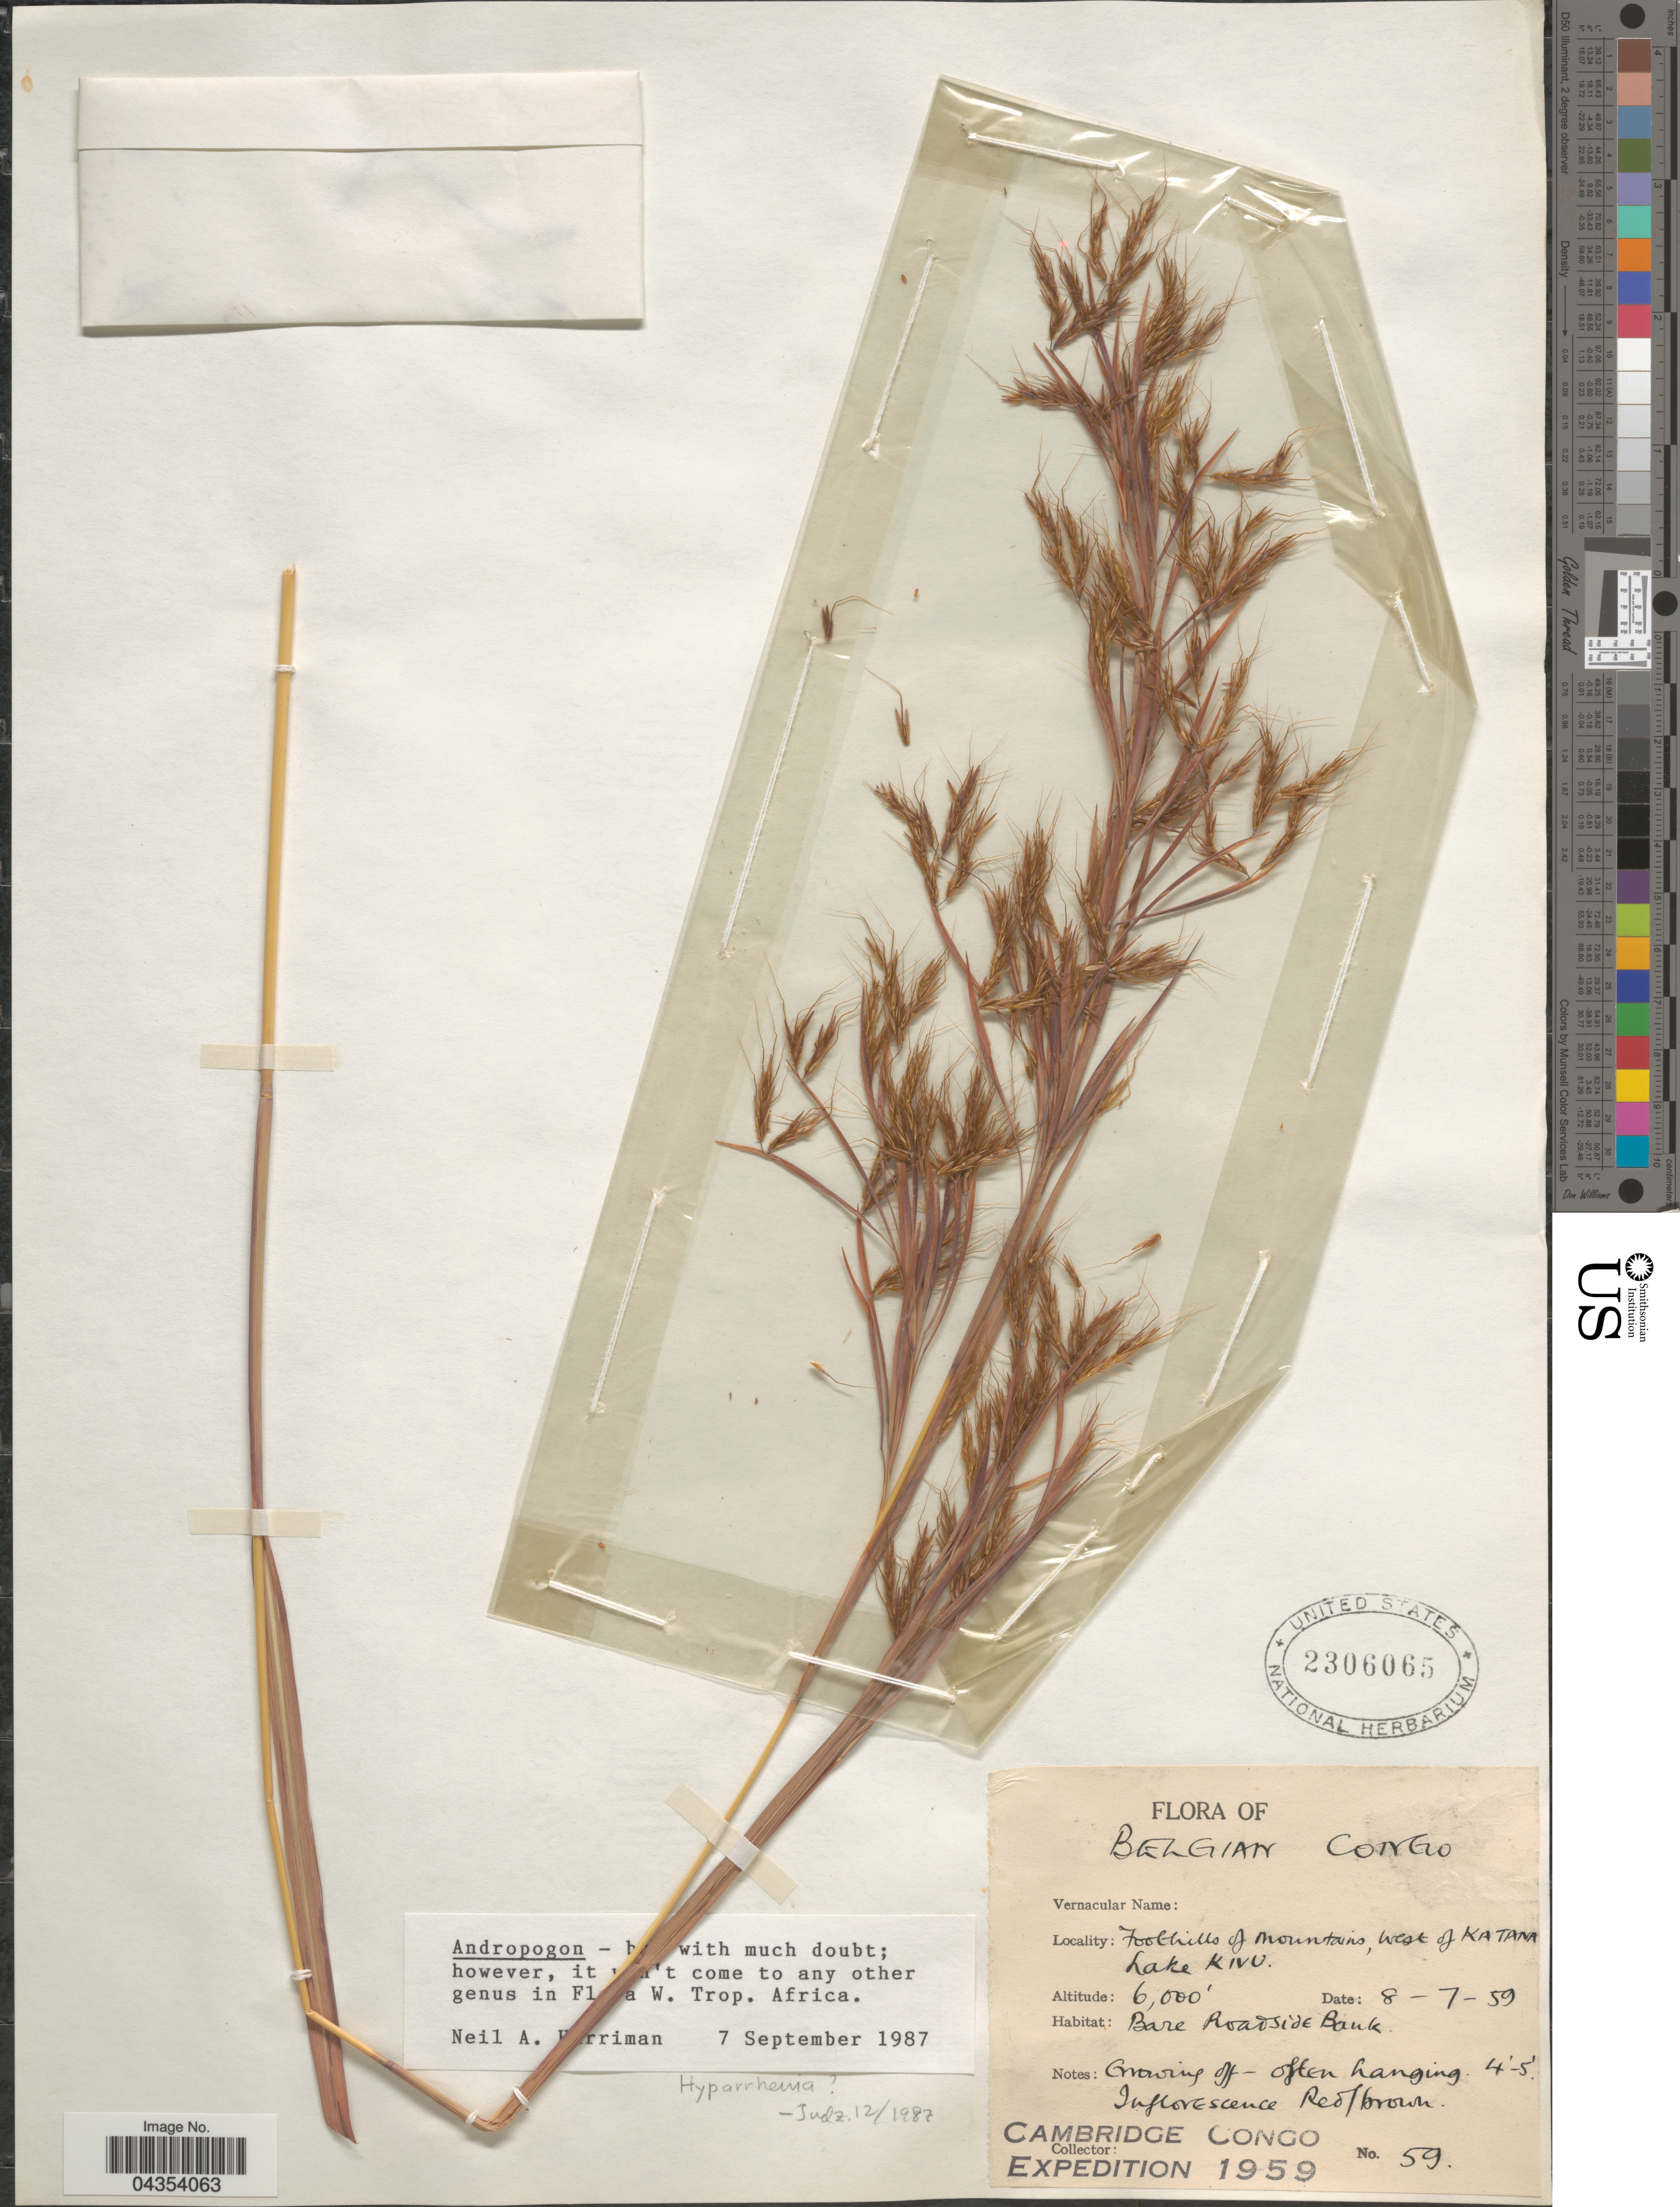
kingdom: Plantae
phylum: Tracheophyta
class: Liliopsida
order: Poales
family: Poaceae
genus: Hyparrhenia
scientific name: Hyparrhenia sp.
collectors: Cambridge Congo Expedition 1959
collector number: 59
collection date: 1959-07-08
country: Congo, Democratic Republic of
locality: Belgian Congo. Foothills of Mountains, west of Katana Lake Kivu.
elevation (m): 1829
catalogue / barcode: US 2306065